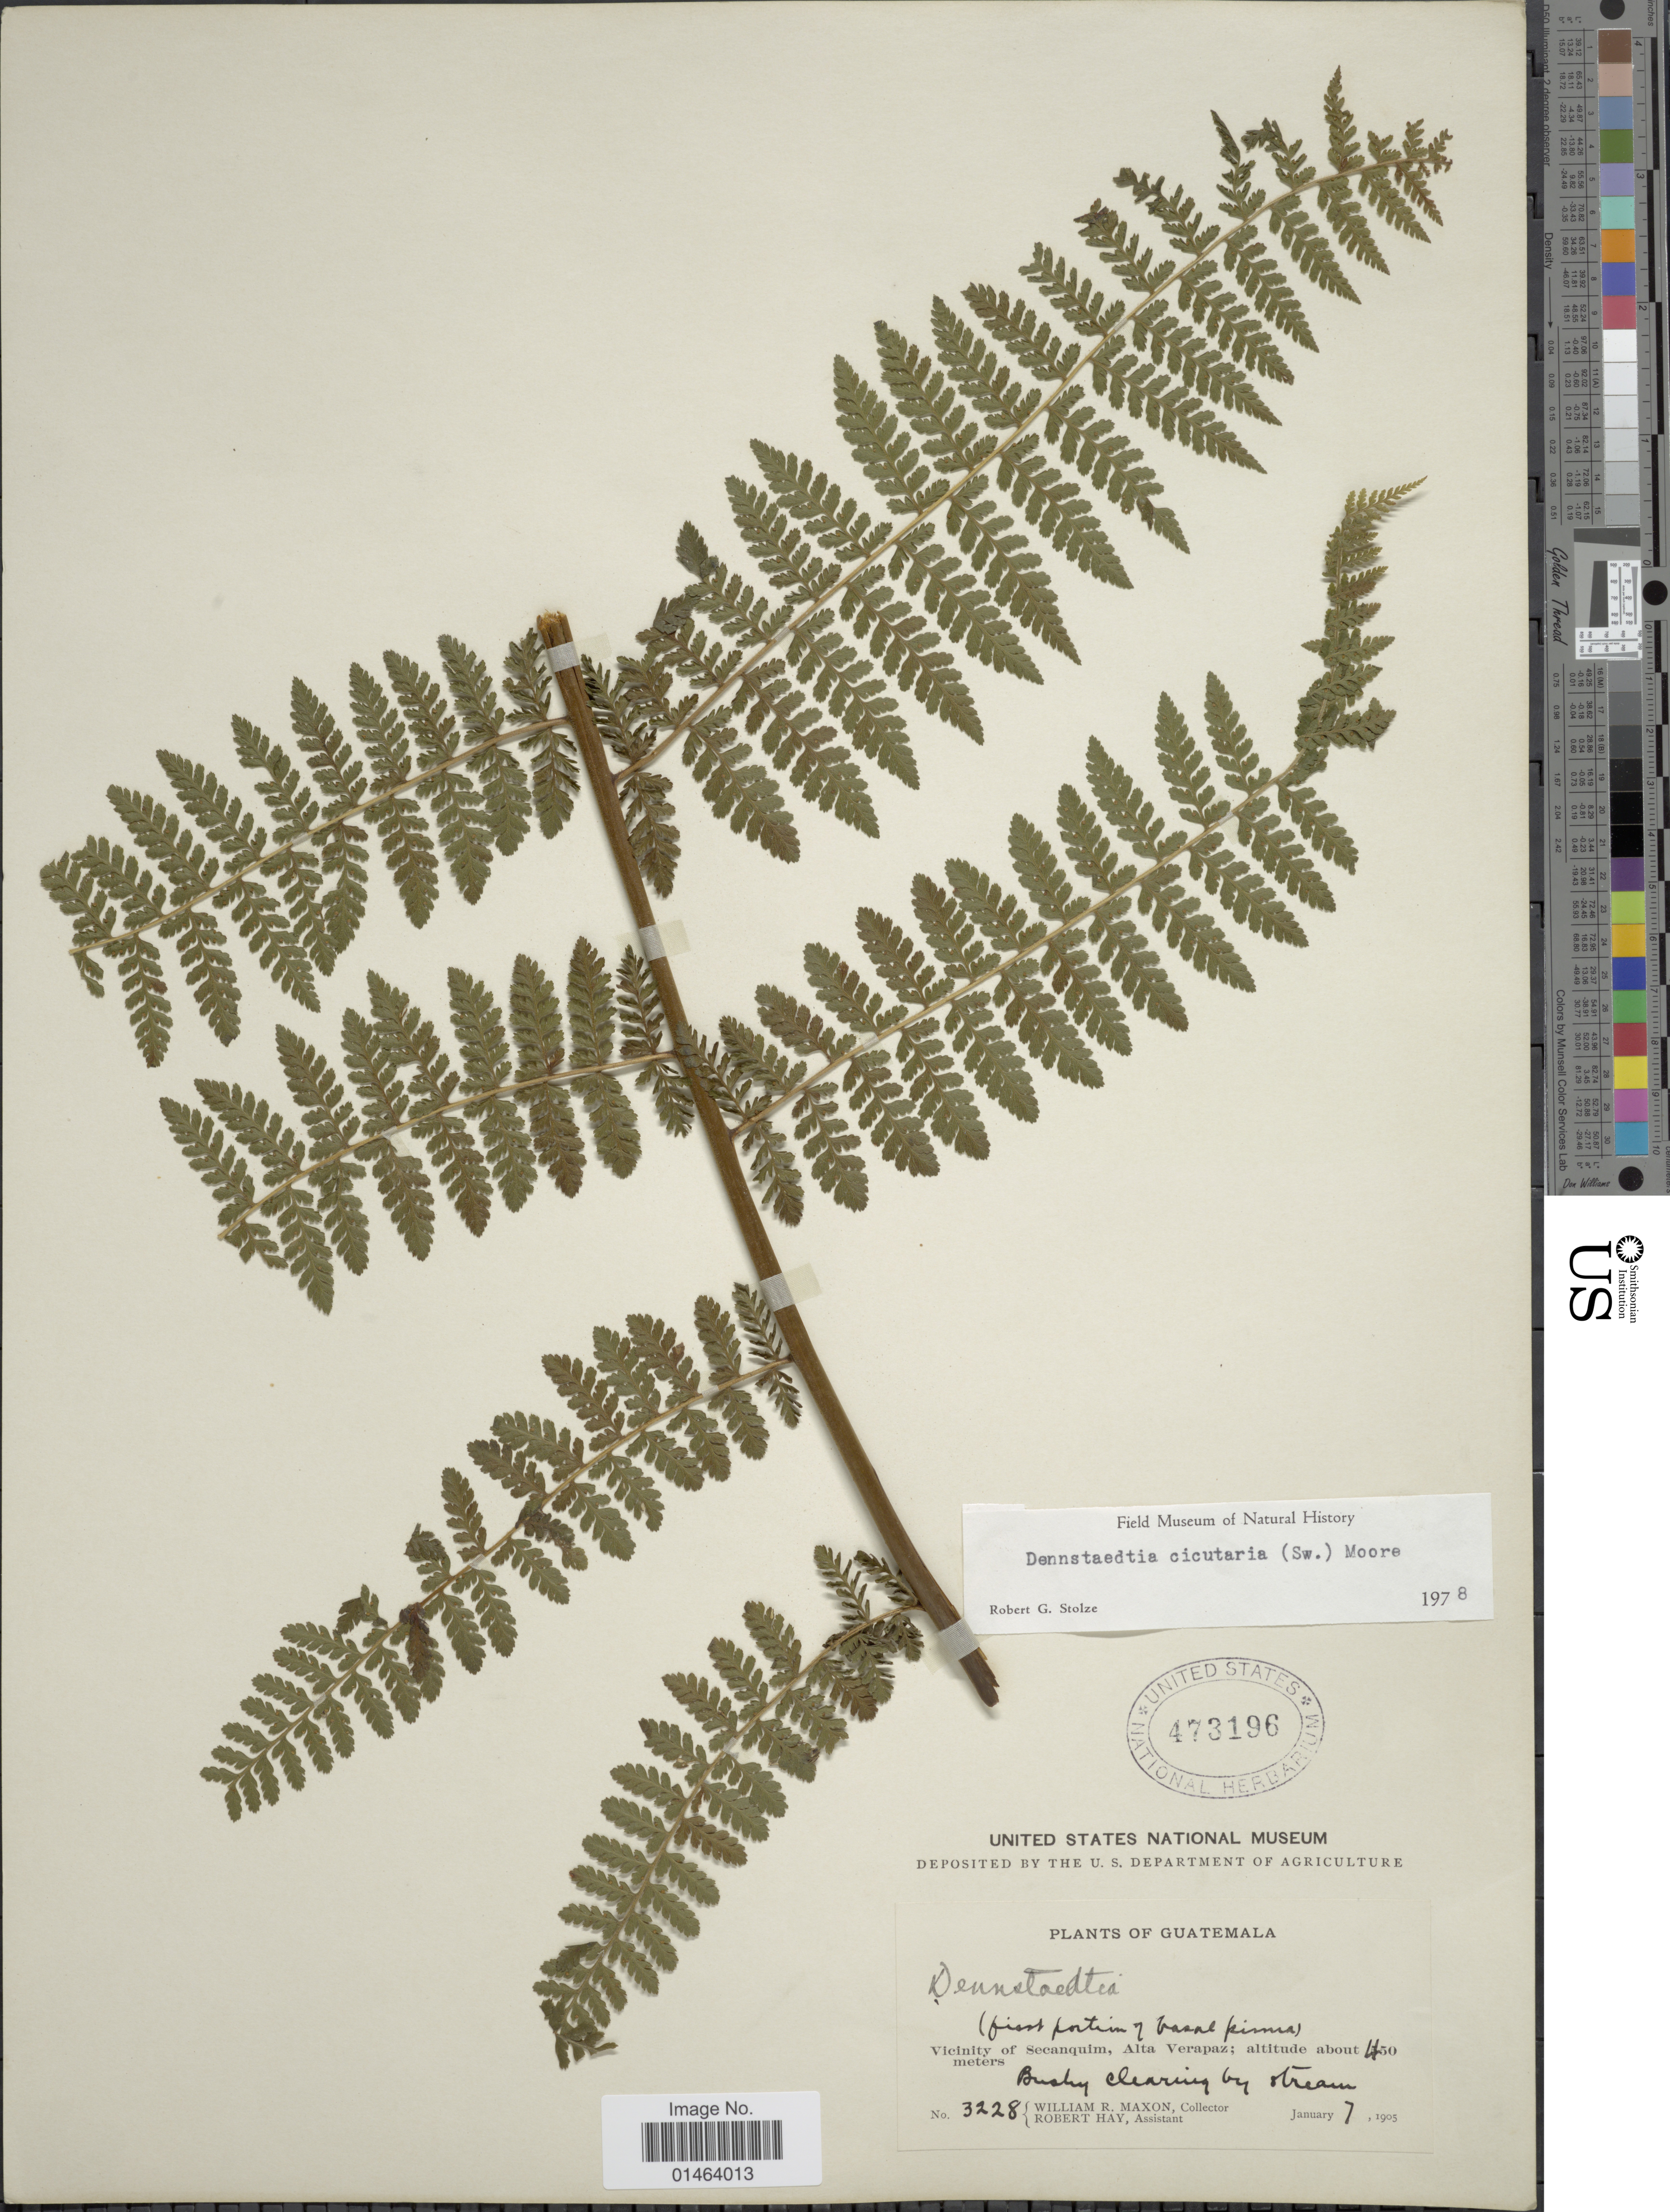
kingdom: Plantae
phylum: Tracheophyta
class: Polypodiopsida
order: Polypodiales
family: Dennstaedtiaceae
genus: Dennstaedtia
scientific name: Dennstaedtia cicutaria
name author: (Sw.) T. Moore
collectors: W. R. Maxon & R. H. Hay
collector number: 3228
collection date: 1905-01-07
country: Guatemala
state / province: Alta Verapaz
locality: Guatemala, vicinity of Secanquim, Alta Verapaz.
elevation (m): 450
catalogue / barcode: US 473196